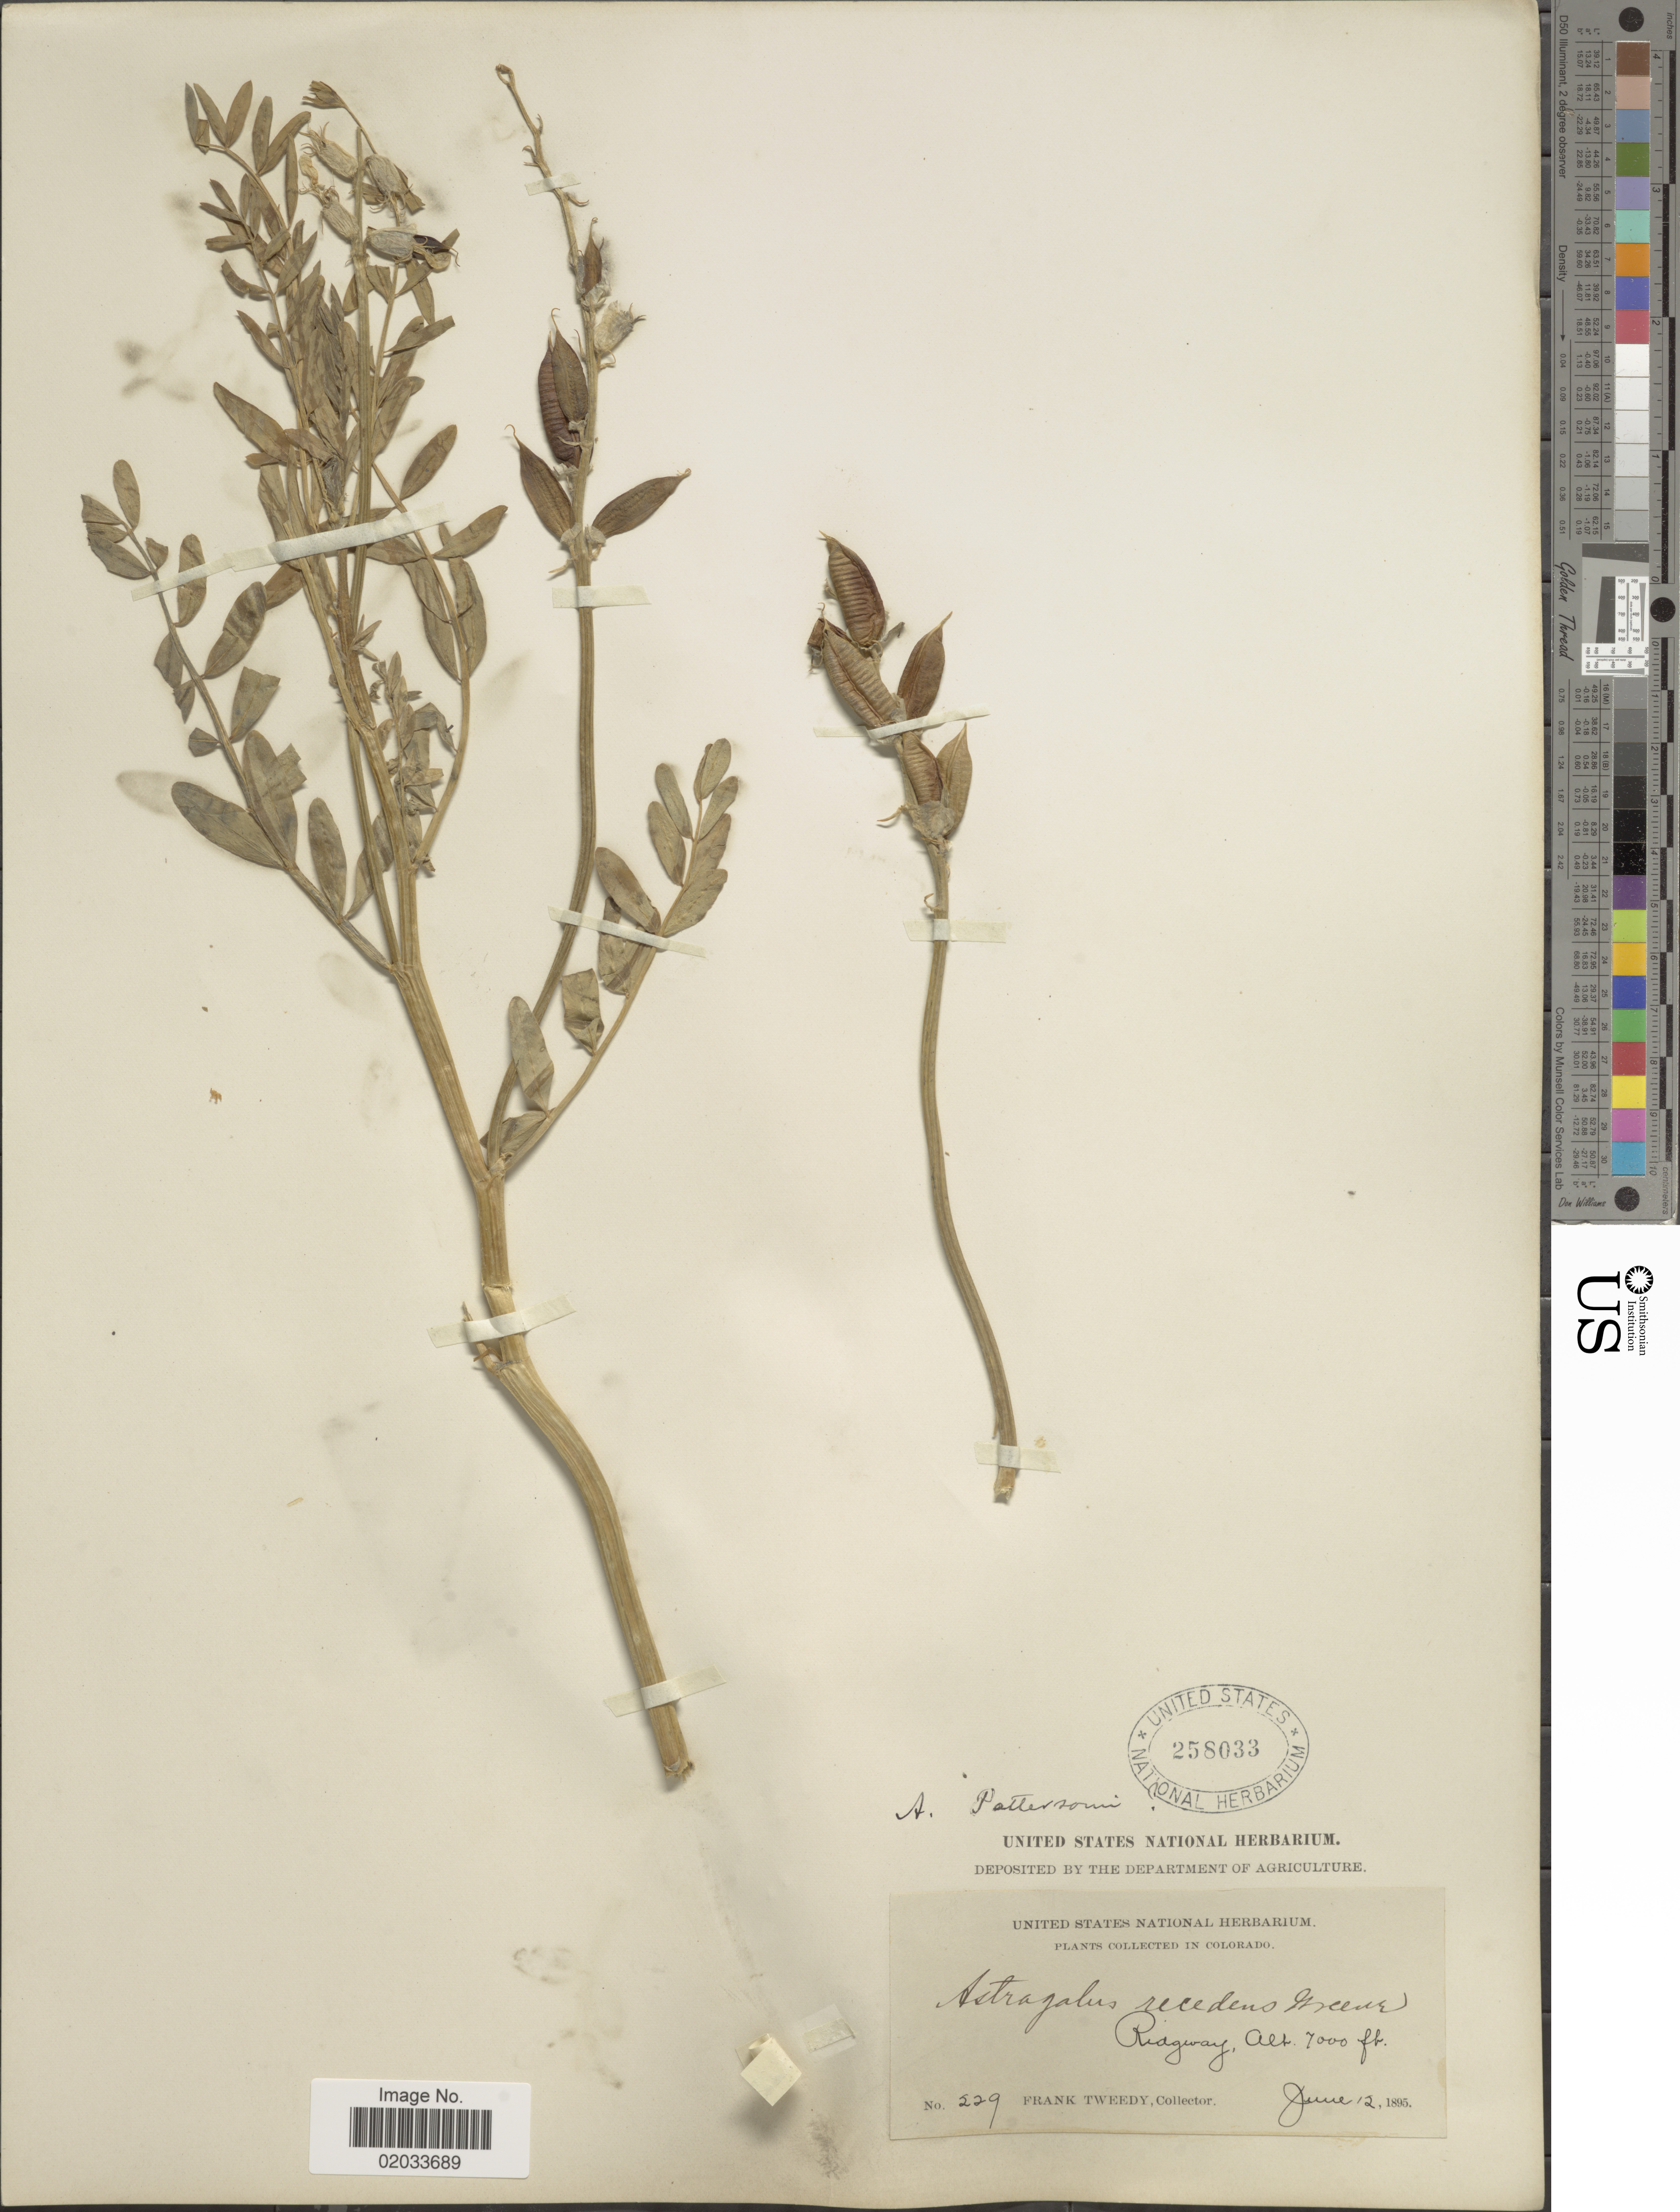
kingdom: Plantae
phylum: Tracheophyta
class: Magnoliopsida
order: Fabales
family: Fabaceae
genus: Astragalus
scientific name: Astragalus pattersonii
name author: (A. Gray) A. Gray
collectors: F. Tweedy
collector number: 229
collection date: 1895-06-12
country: United States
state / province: Colorado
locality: Ridgway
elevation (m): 2134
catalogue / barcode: US 258033